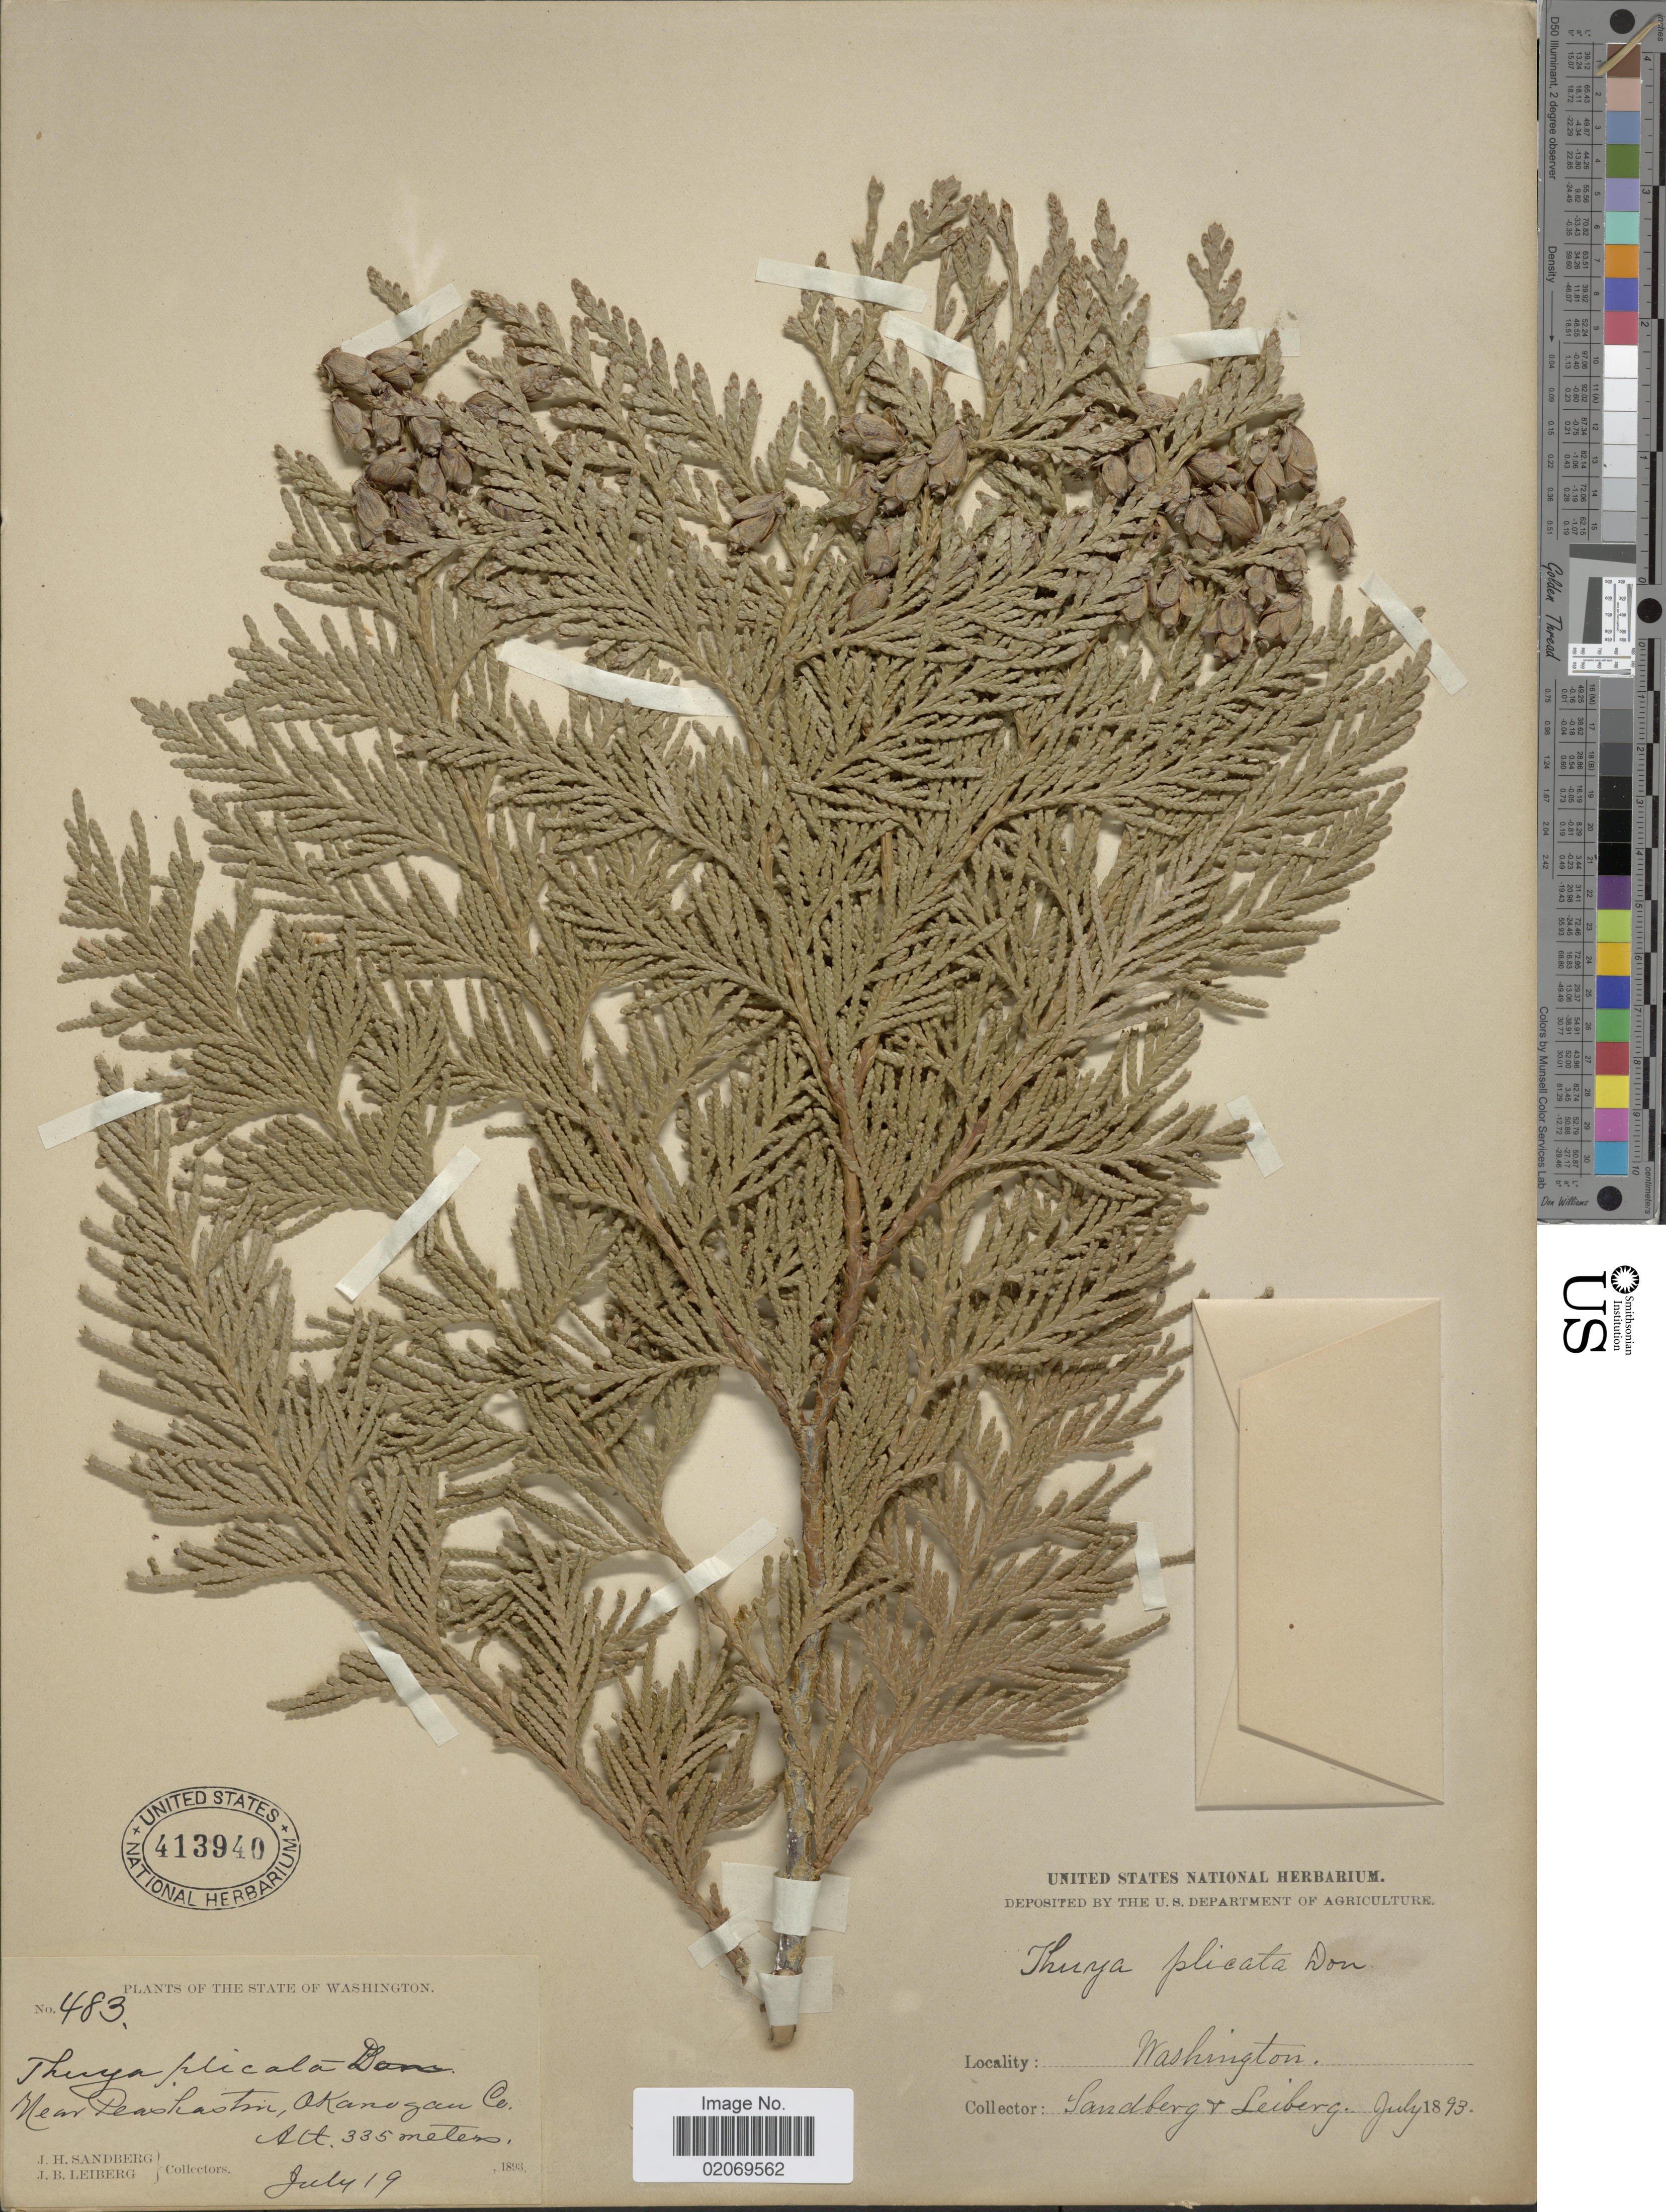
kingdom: Plantae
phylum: Tracheophyta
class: Pinopsida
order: Pinales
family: Cupressaceae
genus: Thuja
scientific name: Thuja plicata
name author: Donn & D. Don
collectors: J. H. Sandberg & J. B. Leiberg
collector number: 483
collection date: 1893-07-19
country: United States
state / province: Washington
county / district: Okanogan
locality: Near Peashastin, Akanogan Co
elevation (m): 335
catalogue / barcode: US 413940